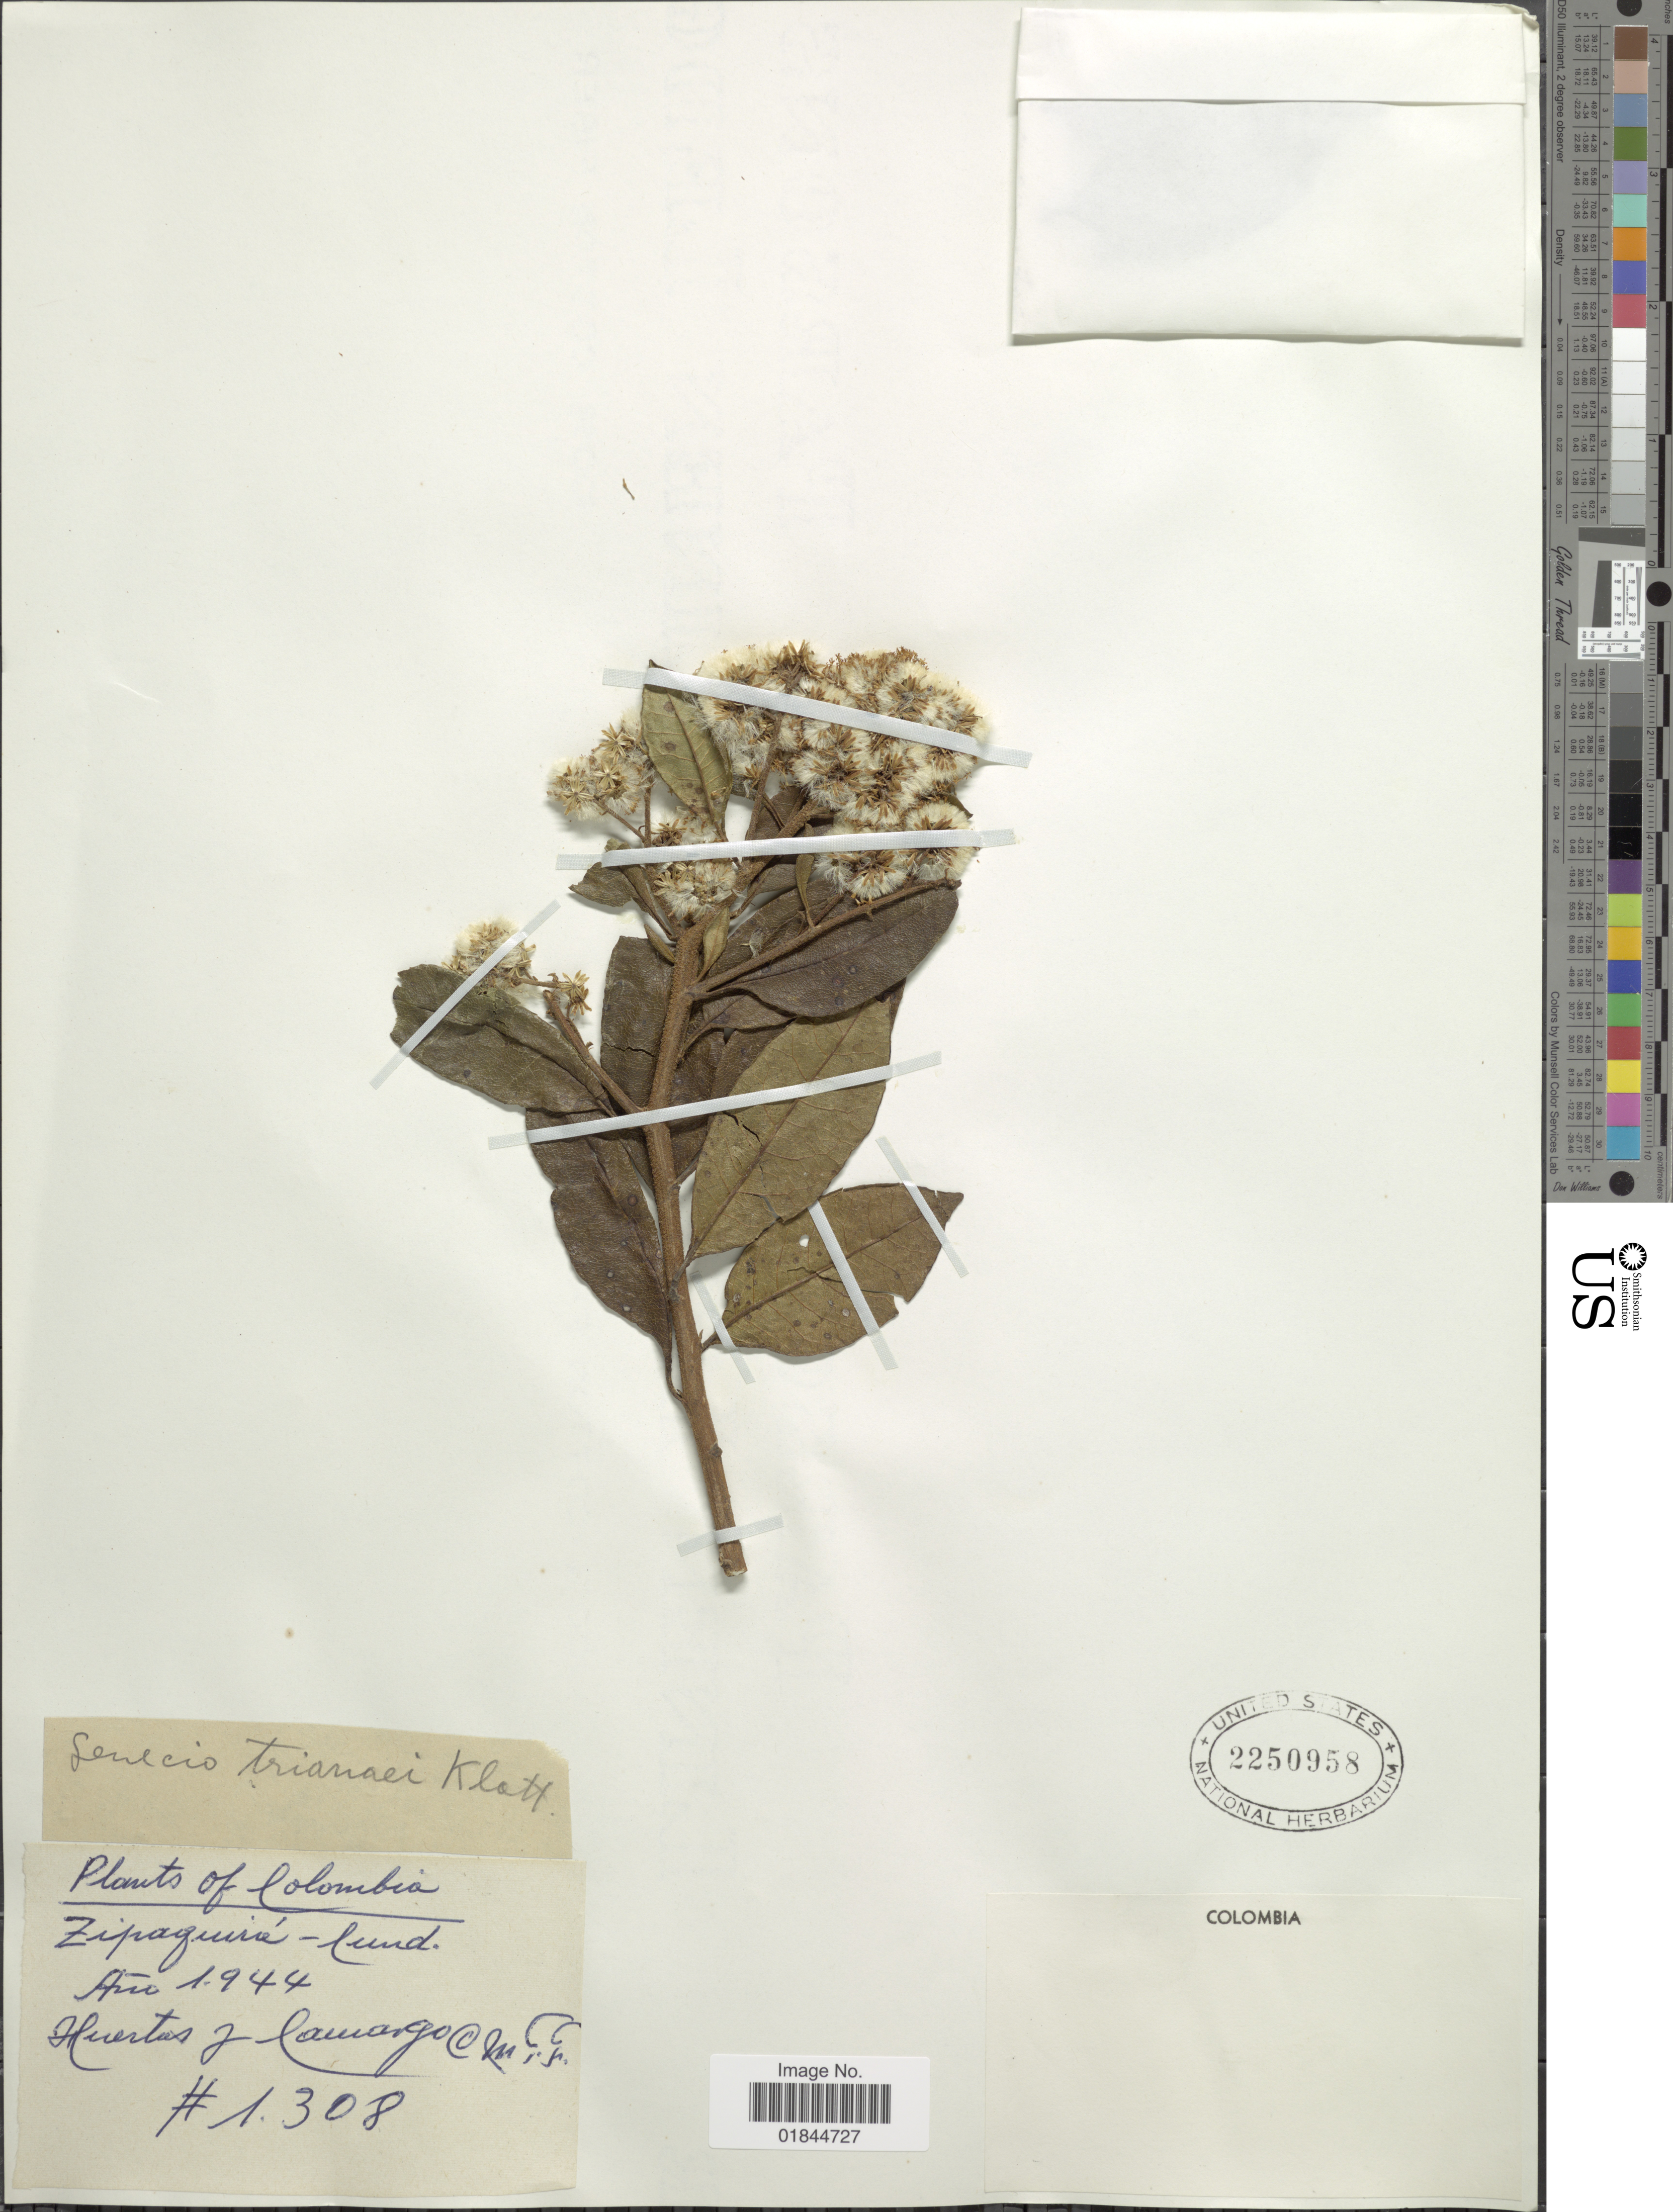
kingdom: Plantae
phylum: Tracheophyta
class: Magnoliopsida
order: Asterales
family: Asteraceae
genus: Pentacalia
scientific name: Pentacalia trianae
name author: (Klatt) Cuatrec.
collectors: -- Huertas & -. Camargo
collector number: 1308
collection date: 1944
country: Colombia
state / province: Cundinamarca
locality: Zipaquira-Cund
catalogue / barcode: US 2250958